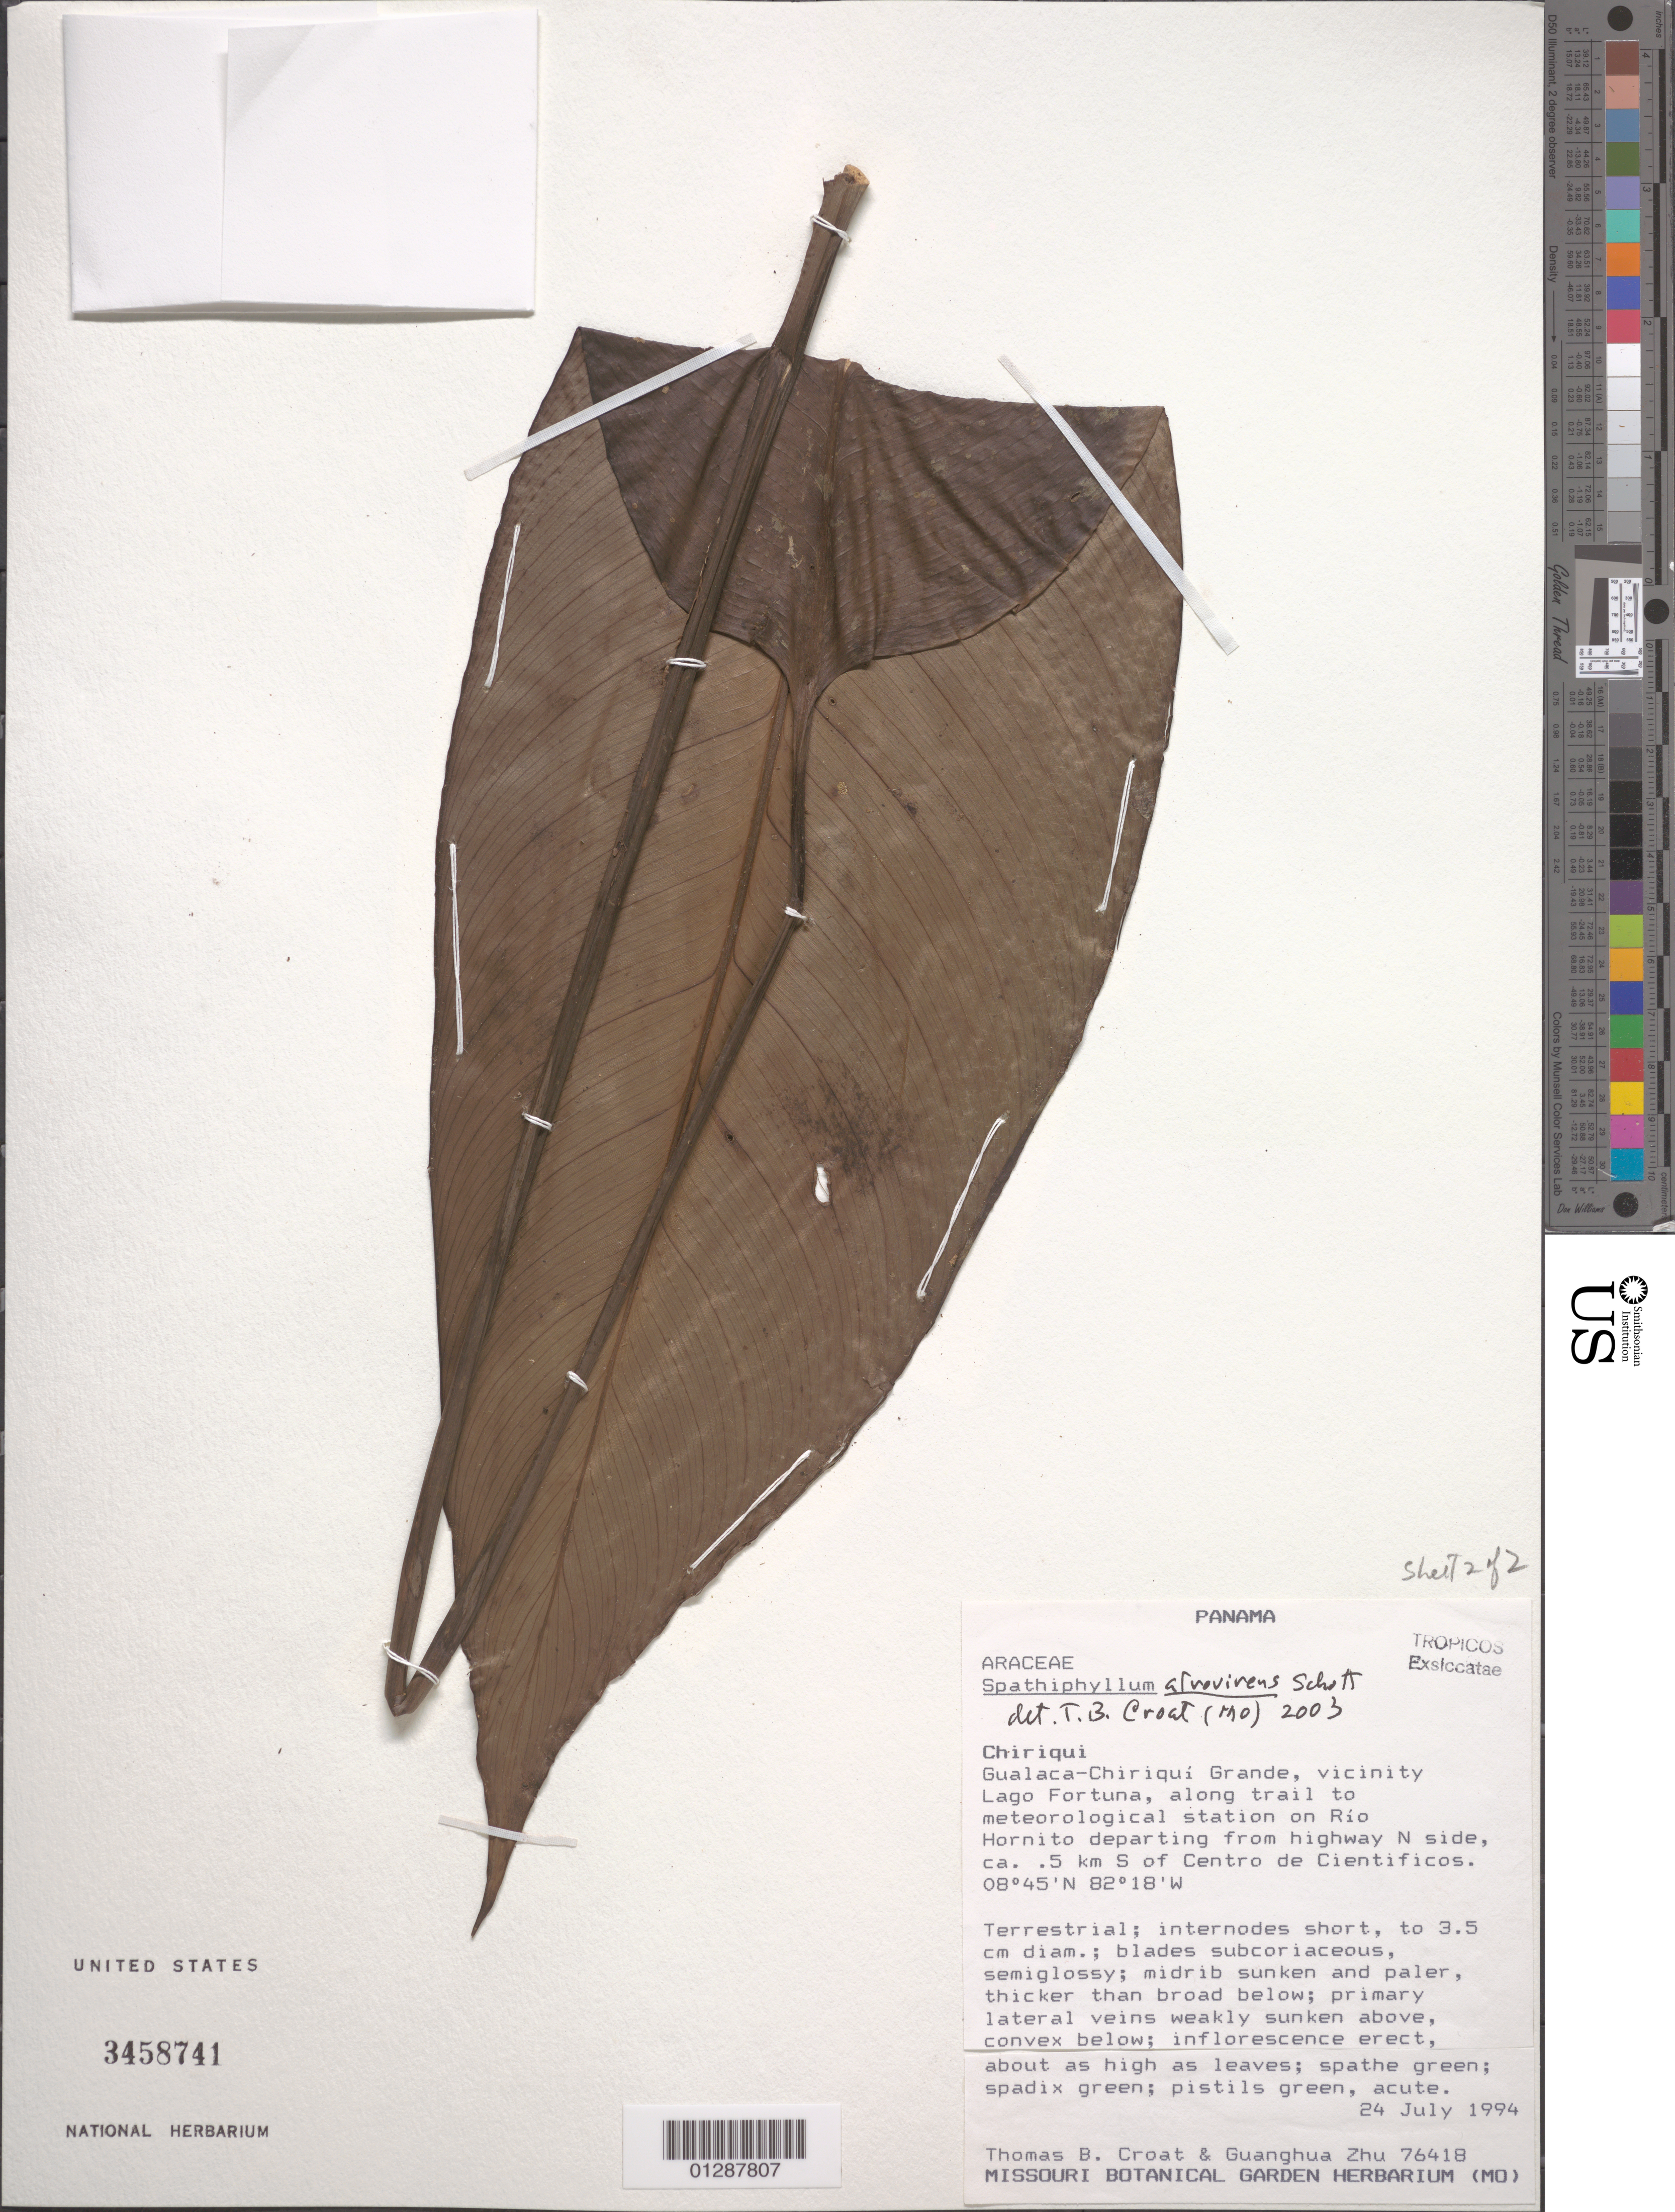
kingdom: Plantae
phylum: Tracheophyta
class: Liliopsida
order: Alismatales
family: Araceae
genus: Spathiphyllum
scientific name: Spathiphyllum atrovirens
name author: Schott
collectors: T. B. Croat & Zhu Guanghua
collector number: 76418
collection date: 1994-07-24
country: Panama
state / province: Chiriqui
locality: Gualaca-Chiriquí Grande, vicinity of Lago Fortuna, along trail to meteorological station on Río Hornito departing from highway N side, ca. .5 km S of Centro de Cientificos.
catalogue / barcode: US 3458741